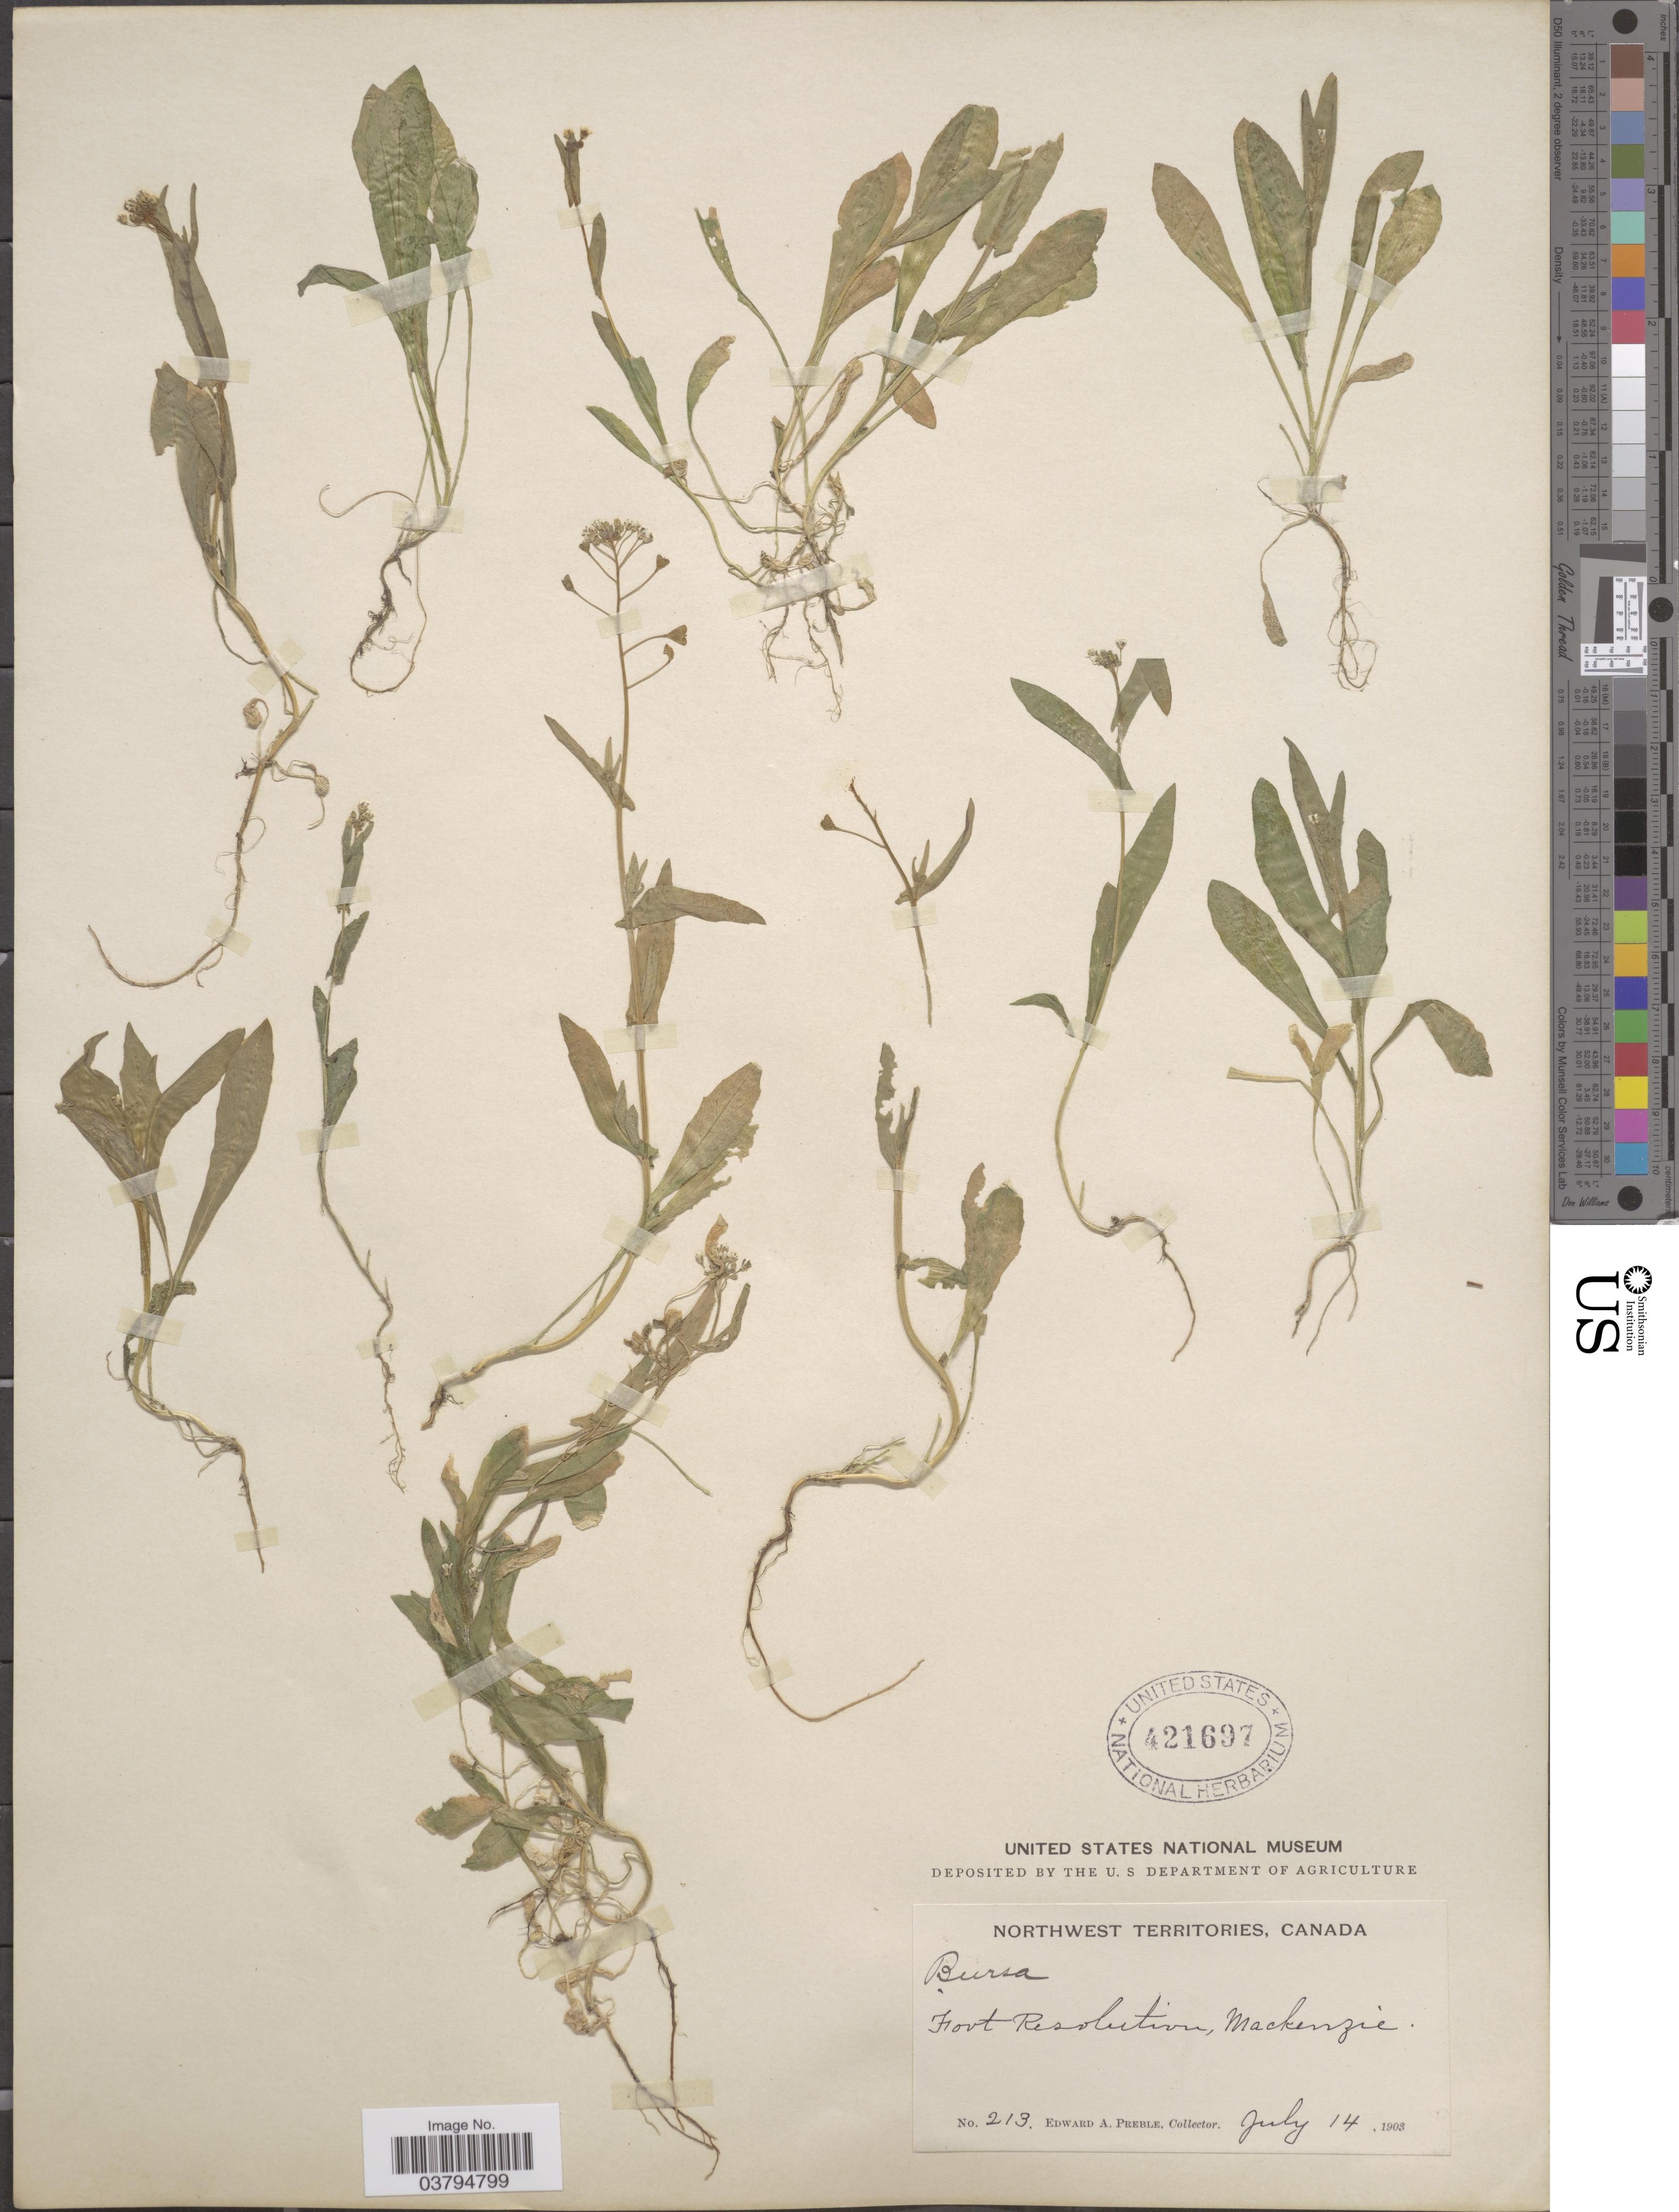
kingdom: Plantae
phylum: Tracheophyta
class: Magnoliopsida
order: Brassicales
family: Brassicaceae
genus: Capsella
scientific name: Capsella bursa-pastoris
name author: (L.) Medik.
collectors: E. Preble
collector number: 213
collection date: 1903-07-14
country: Canada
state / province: Northwest Territories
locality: Fort Resolution, Mackenzie.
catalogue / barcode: US 421697